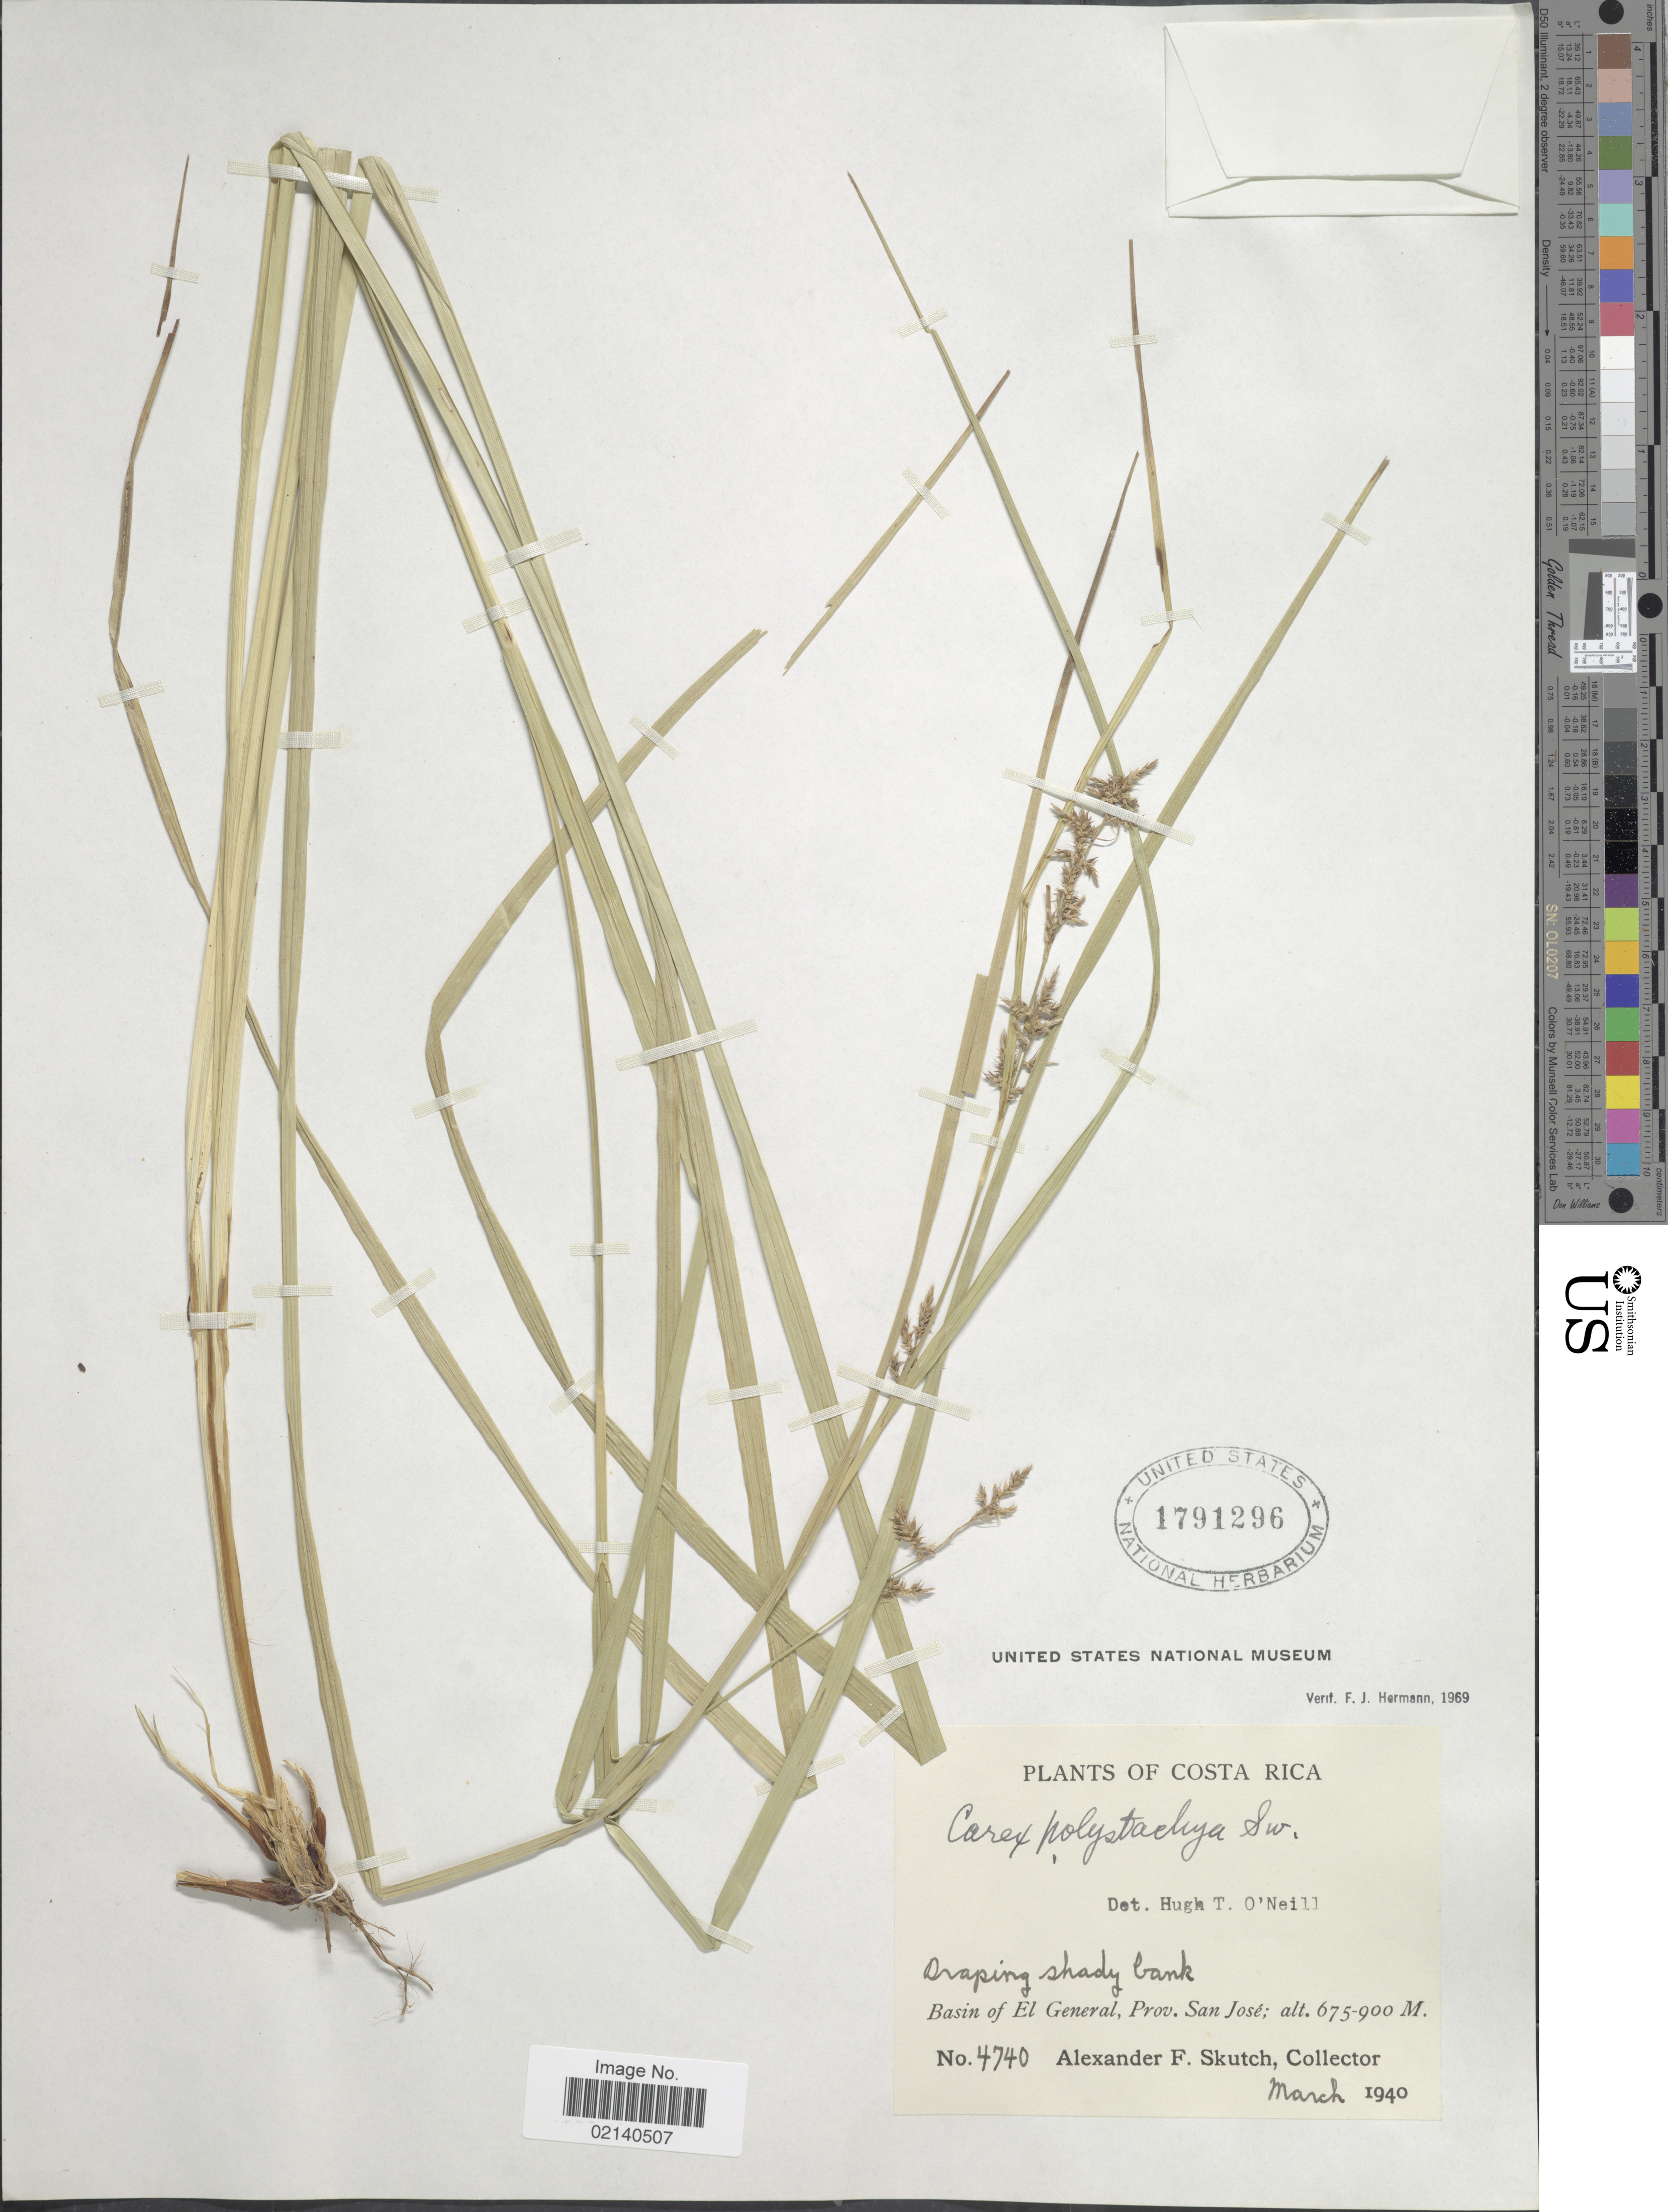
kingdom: Plantae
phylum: Tracheophyta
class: Liliopsida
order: Poales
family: Cyperaceae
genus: Carex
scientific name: Carex polystachya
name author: Sw. ex Wahlenb.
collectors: A. F. Skutch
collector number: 4740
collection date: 1940-03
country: Costa Rica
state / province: San José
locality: Draping shady bank, Basin of El General.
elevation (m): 675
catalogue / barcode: US 1791296